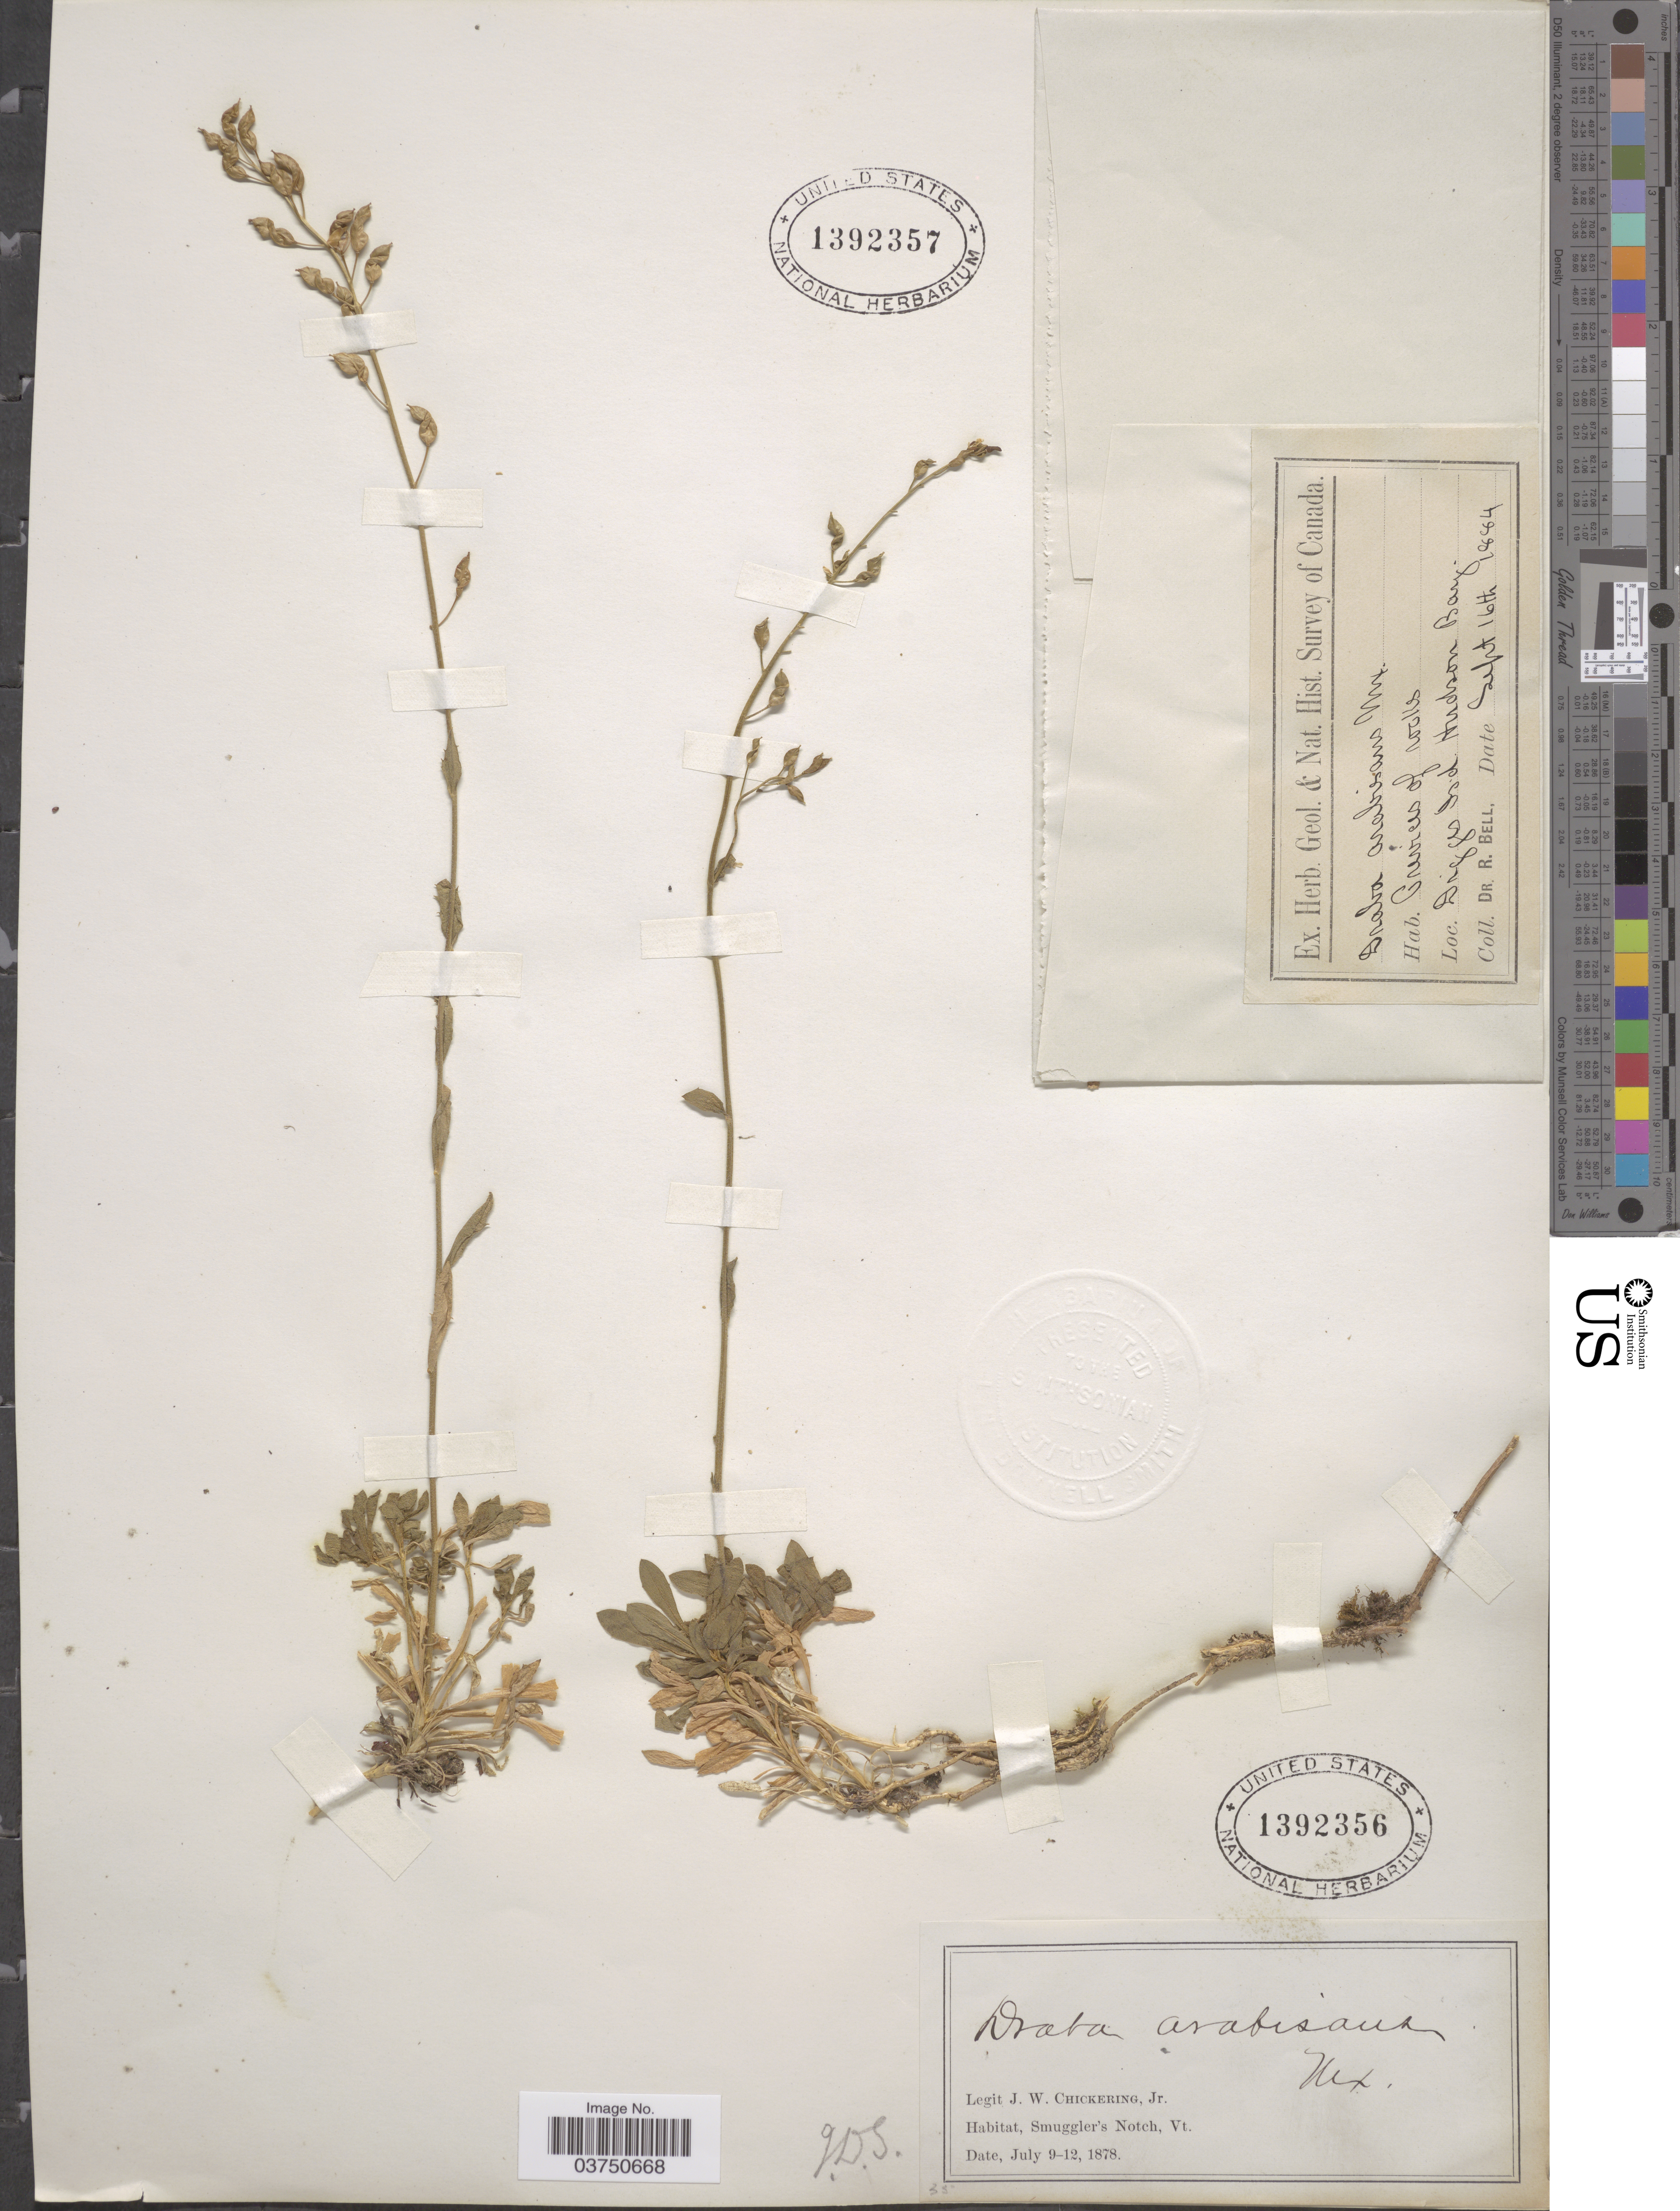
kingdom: Plantae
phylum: Tracheophyta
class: Magnoliopsida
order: Brassicales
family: Brassicaceae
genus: Draba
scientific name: Draba arabisans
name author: Michx.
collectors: C. R. Bell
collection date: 1884-09-16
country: Canada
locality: Digges Isd. Hudson Bay.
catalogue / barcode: US 1392357-2